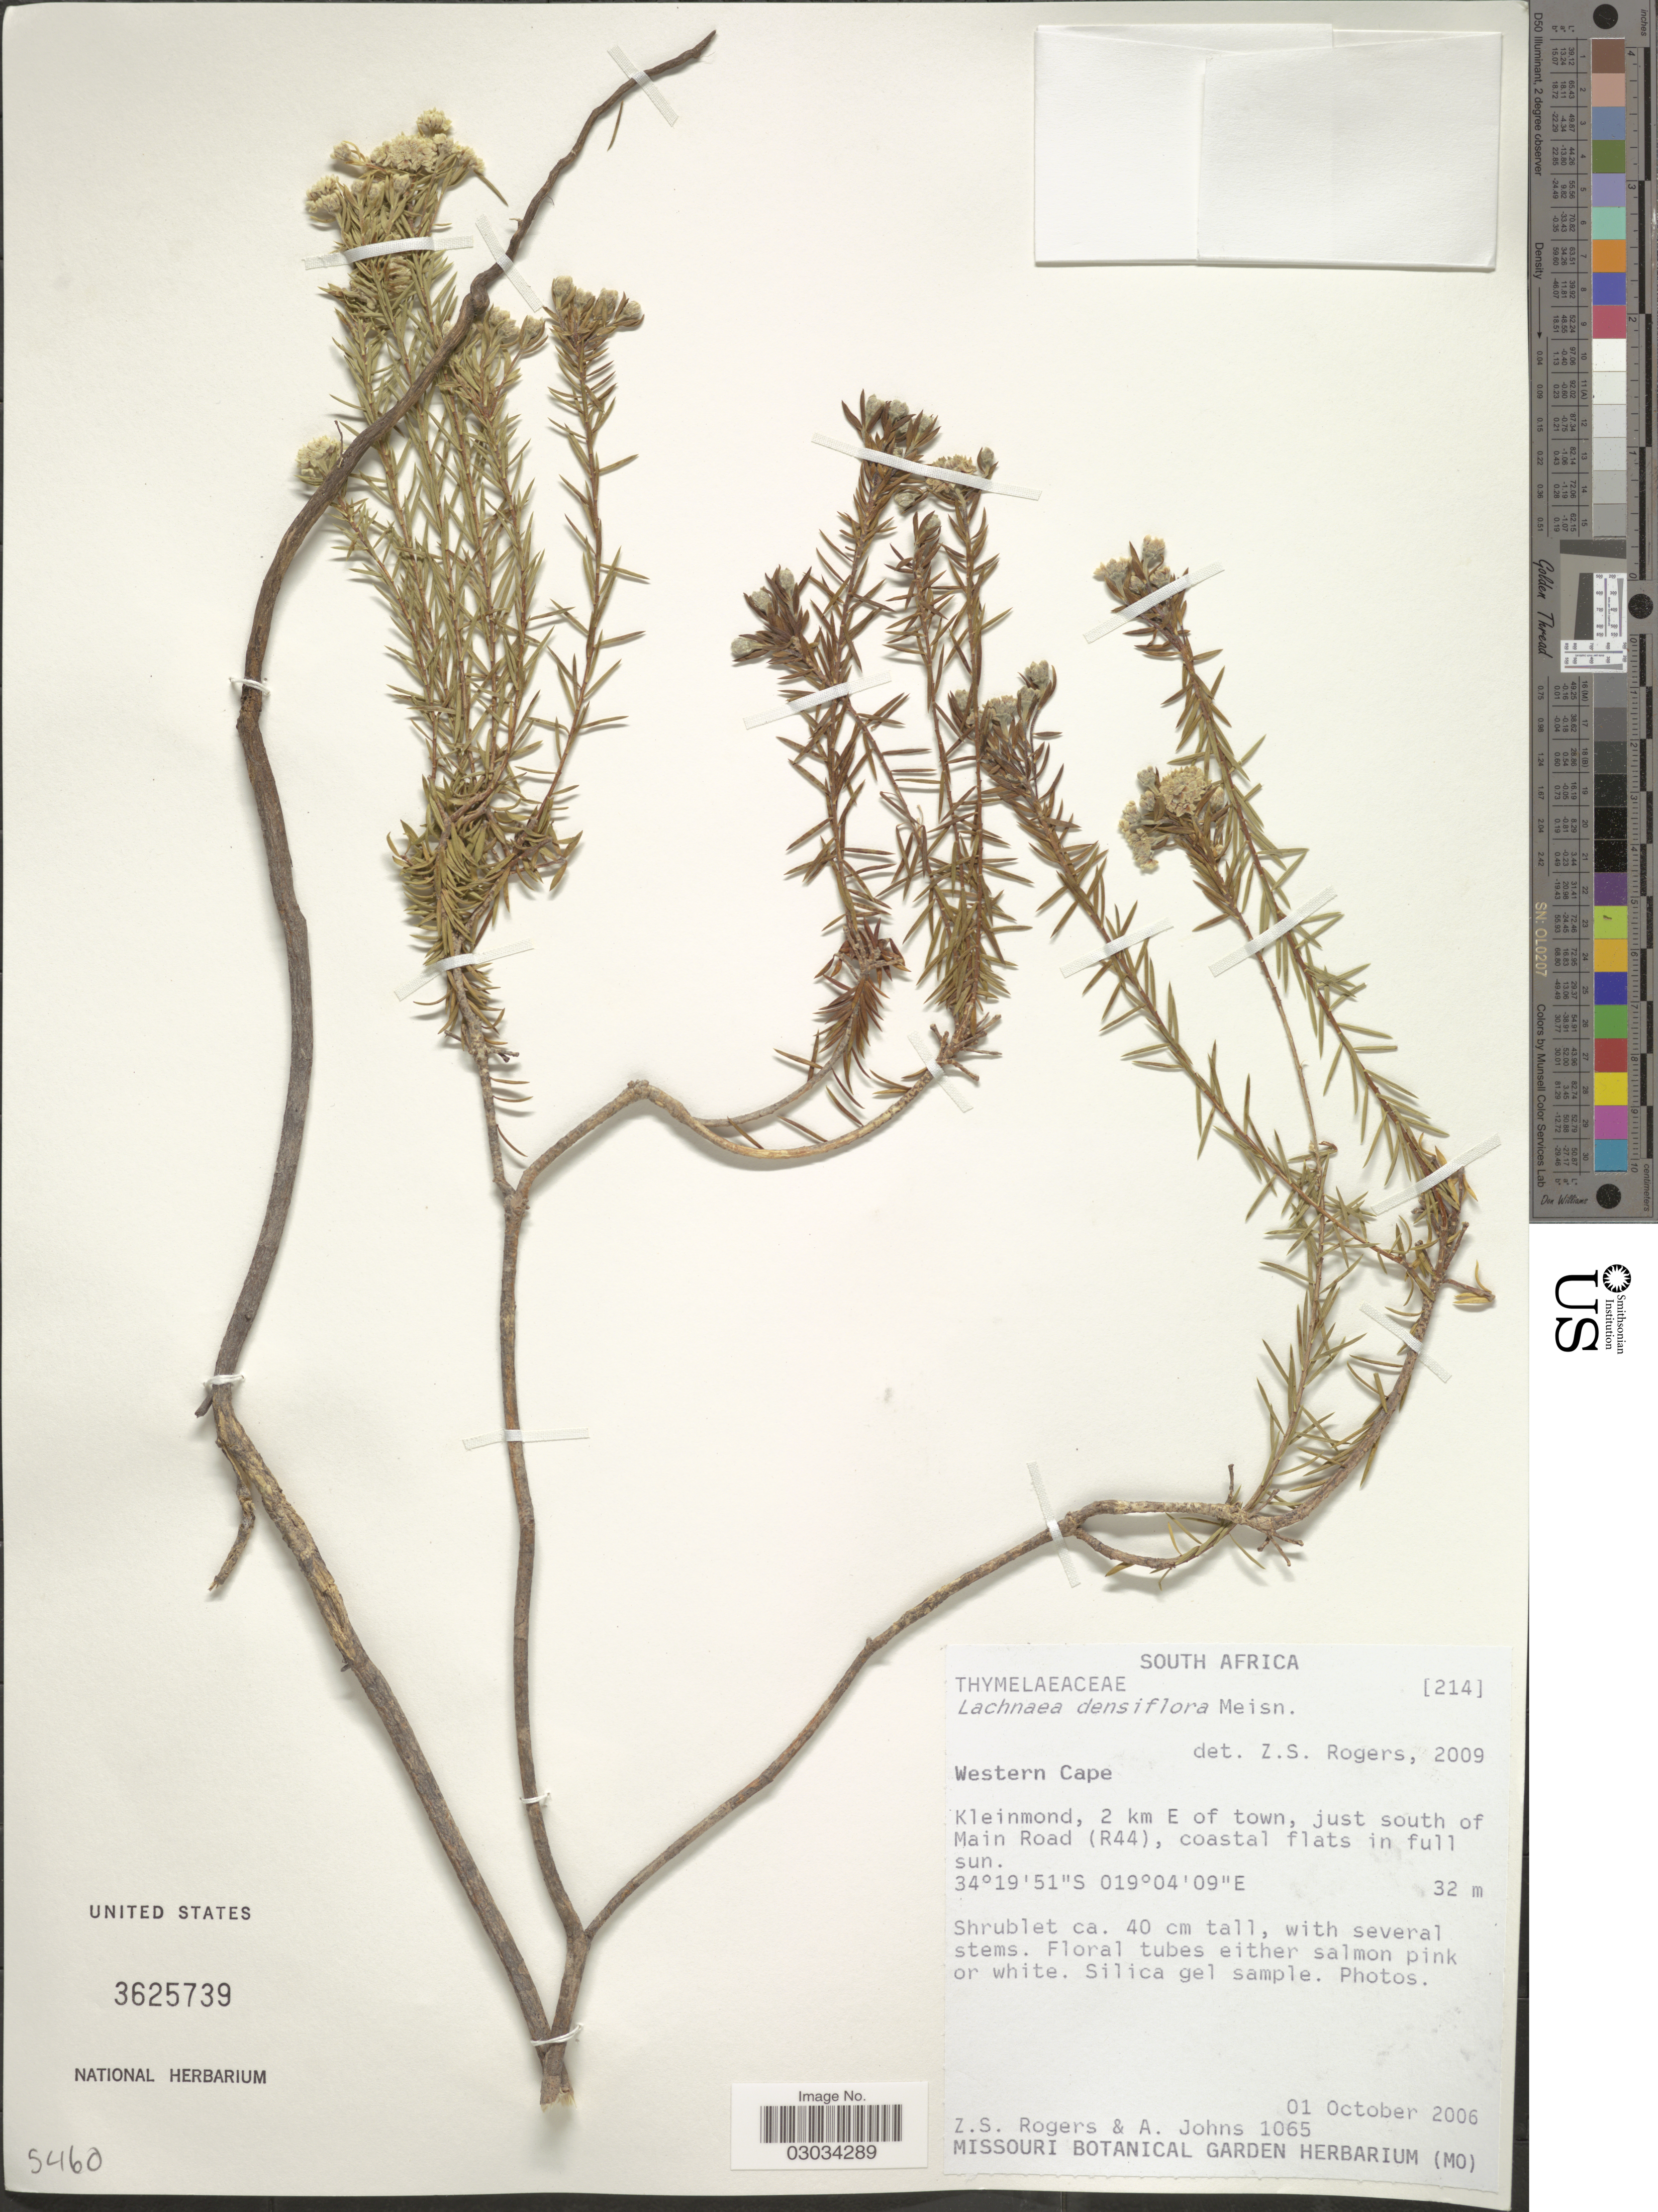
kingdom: Plantae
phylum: Tracheophyta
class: Magnoliopsida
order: Malvales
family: Thymelaeaceae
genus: Lachnaea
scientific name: Lachnaea densiflora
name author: Meisn.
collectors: Z. S. Rogers & A. Johns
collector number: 1065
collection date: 2006-10-01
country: South Africa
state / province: Western Cape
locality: Kleinmond, 2 km E of town, just south of Main Road (R44).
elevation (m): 32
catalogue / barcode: US 3625739